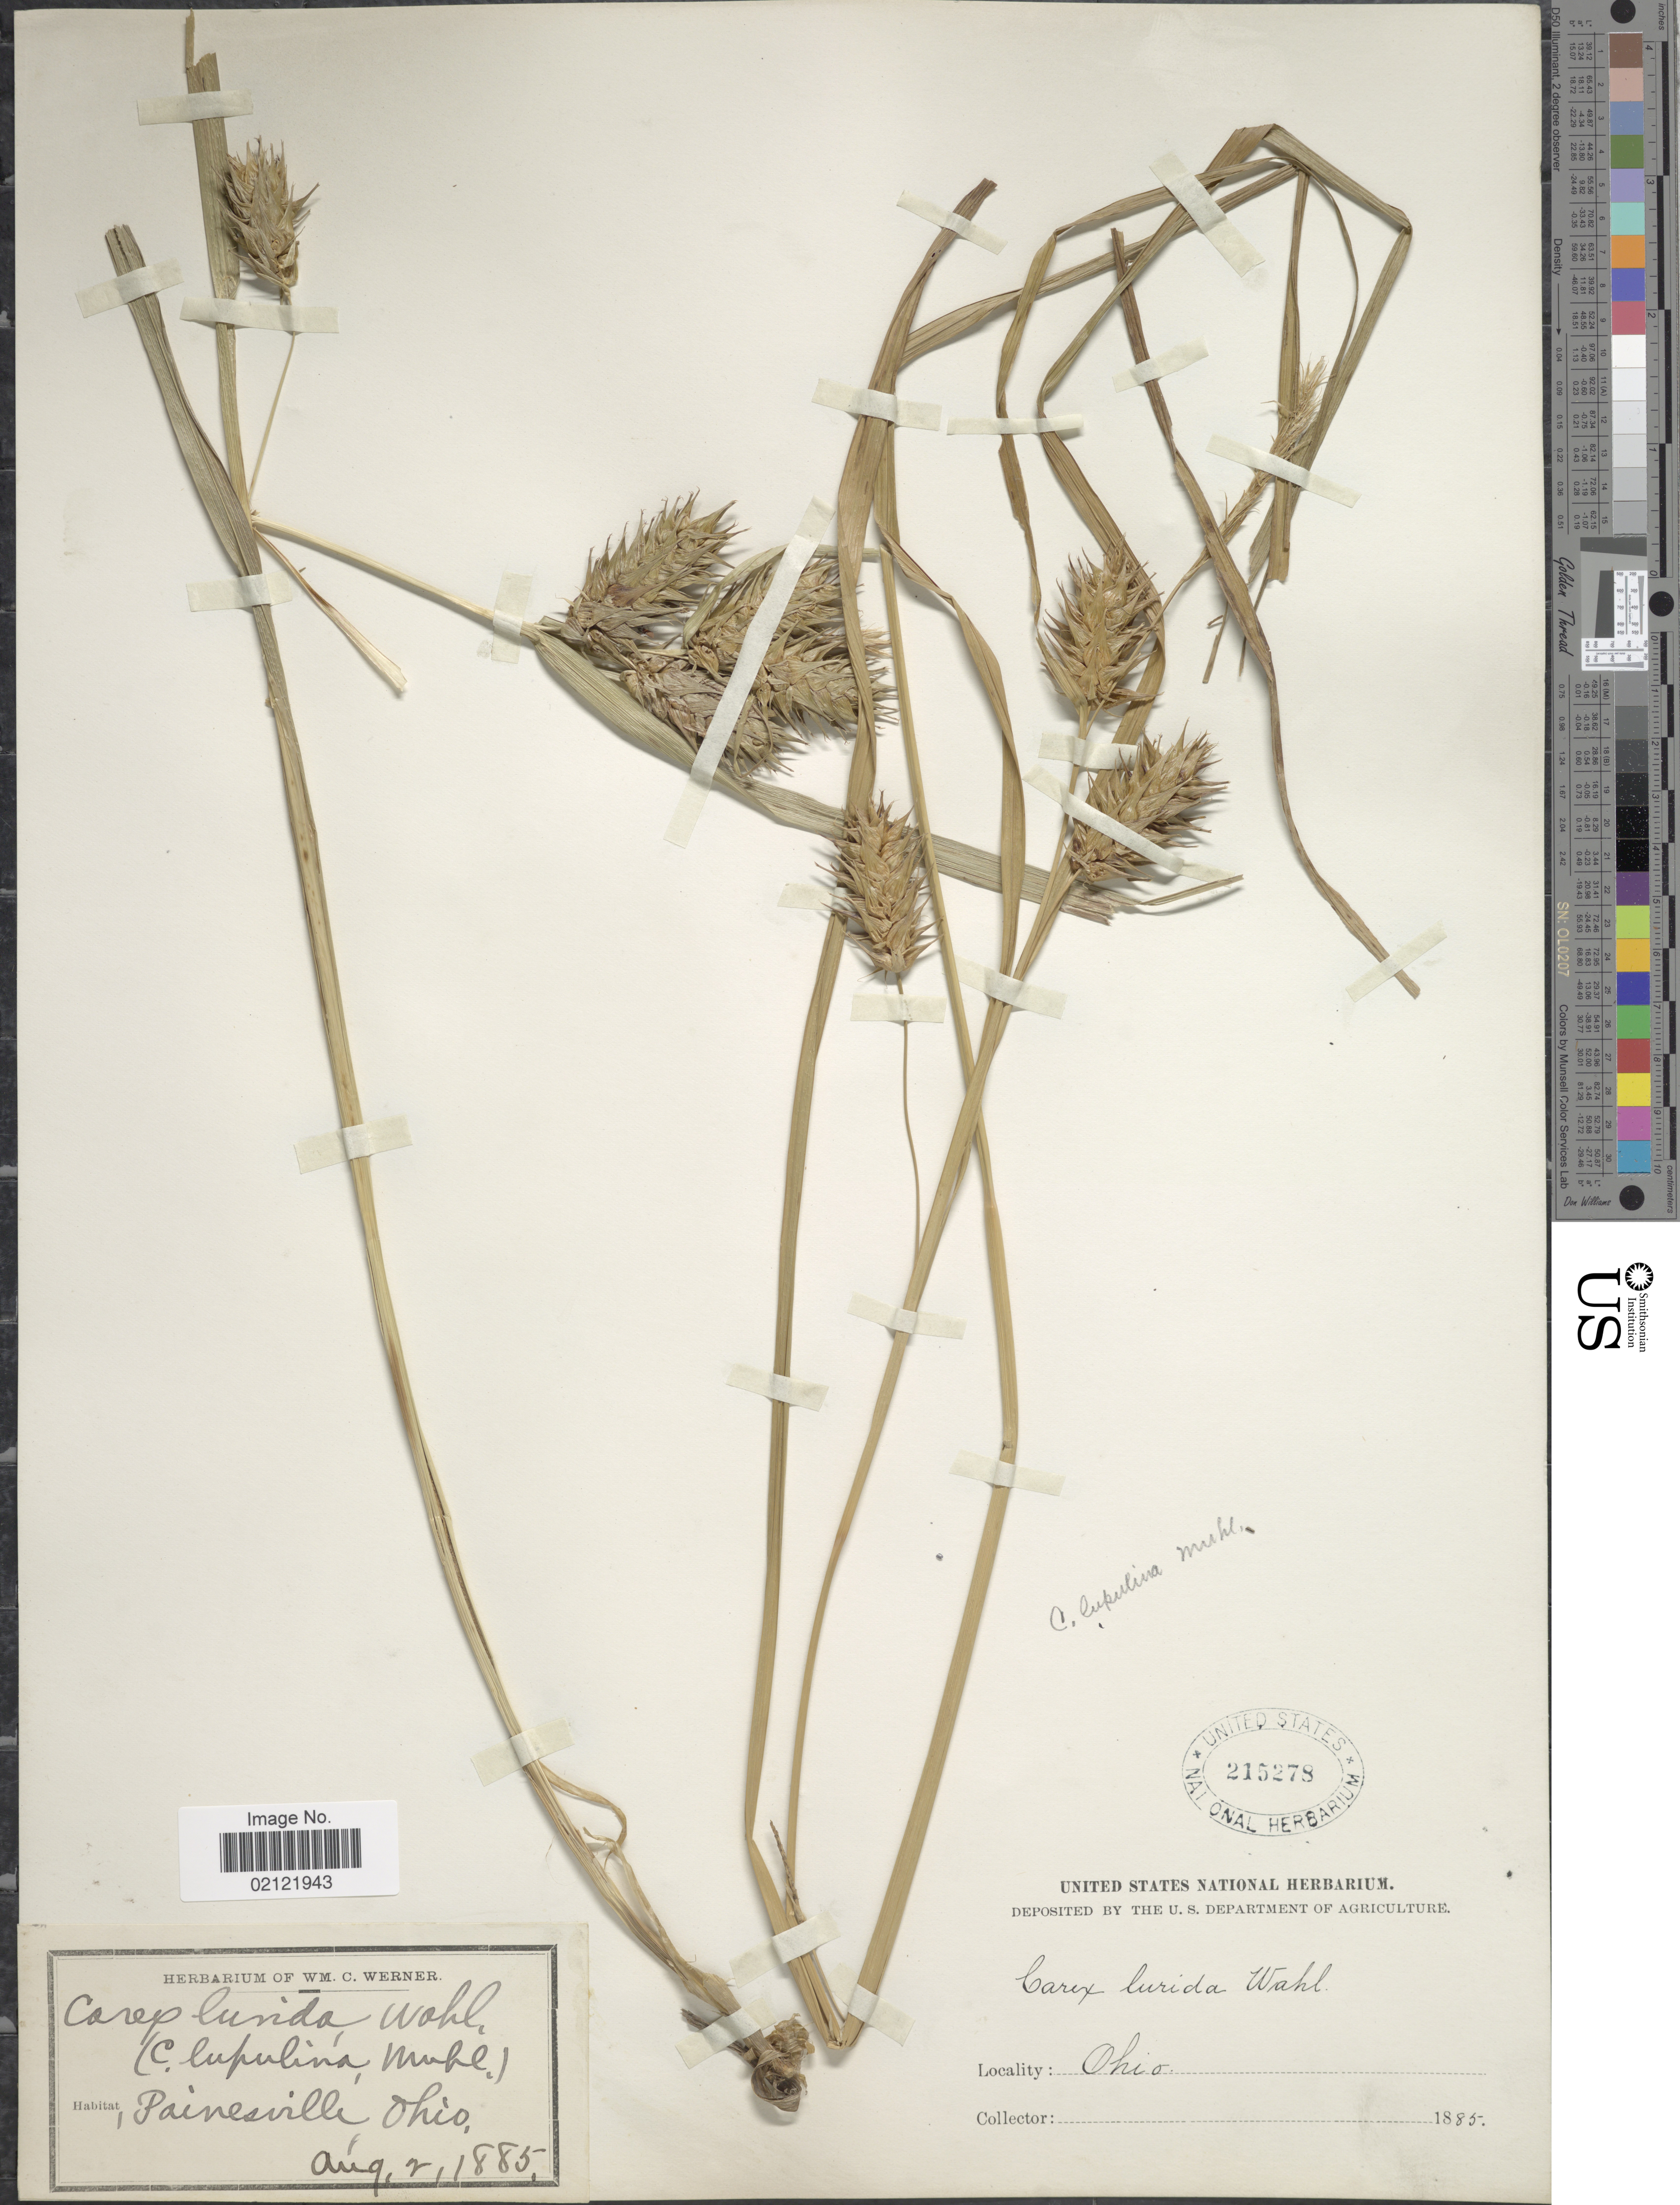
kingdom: Plantae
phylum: Tracheophyta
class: Liliopsida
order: Poales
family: Cyperaceae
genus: Carex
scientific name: Carex lupulina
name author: Muhl. ex Willd.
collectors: ex herb. Wm. C. Werner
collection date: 1885-08-02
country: United States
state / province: Ohio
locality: Painesville, Ohio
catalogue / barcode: US 215278